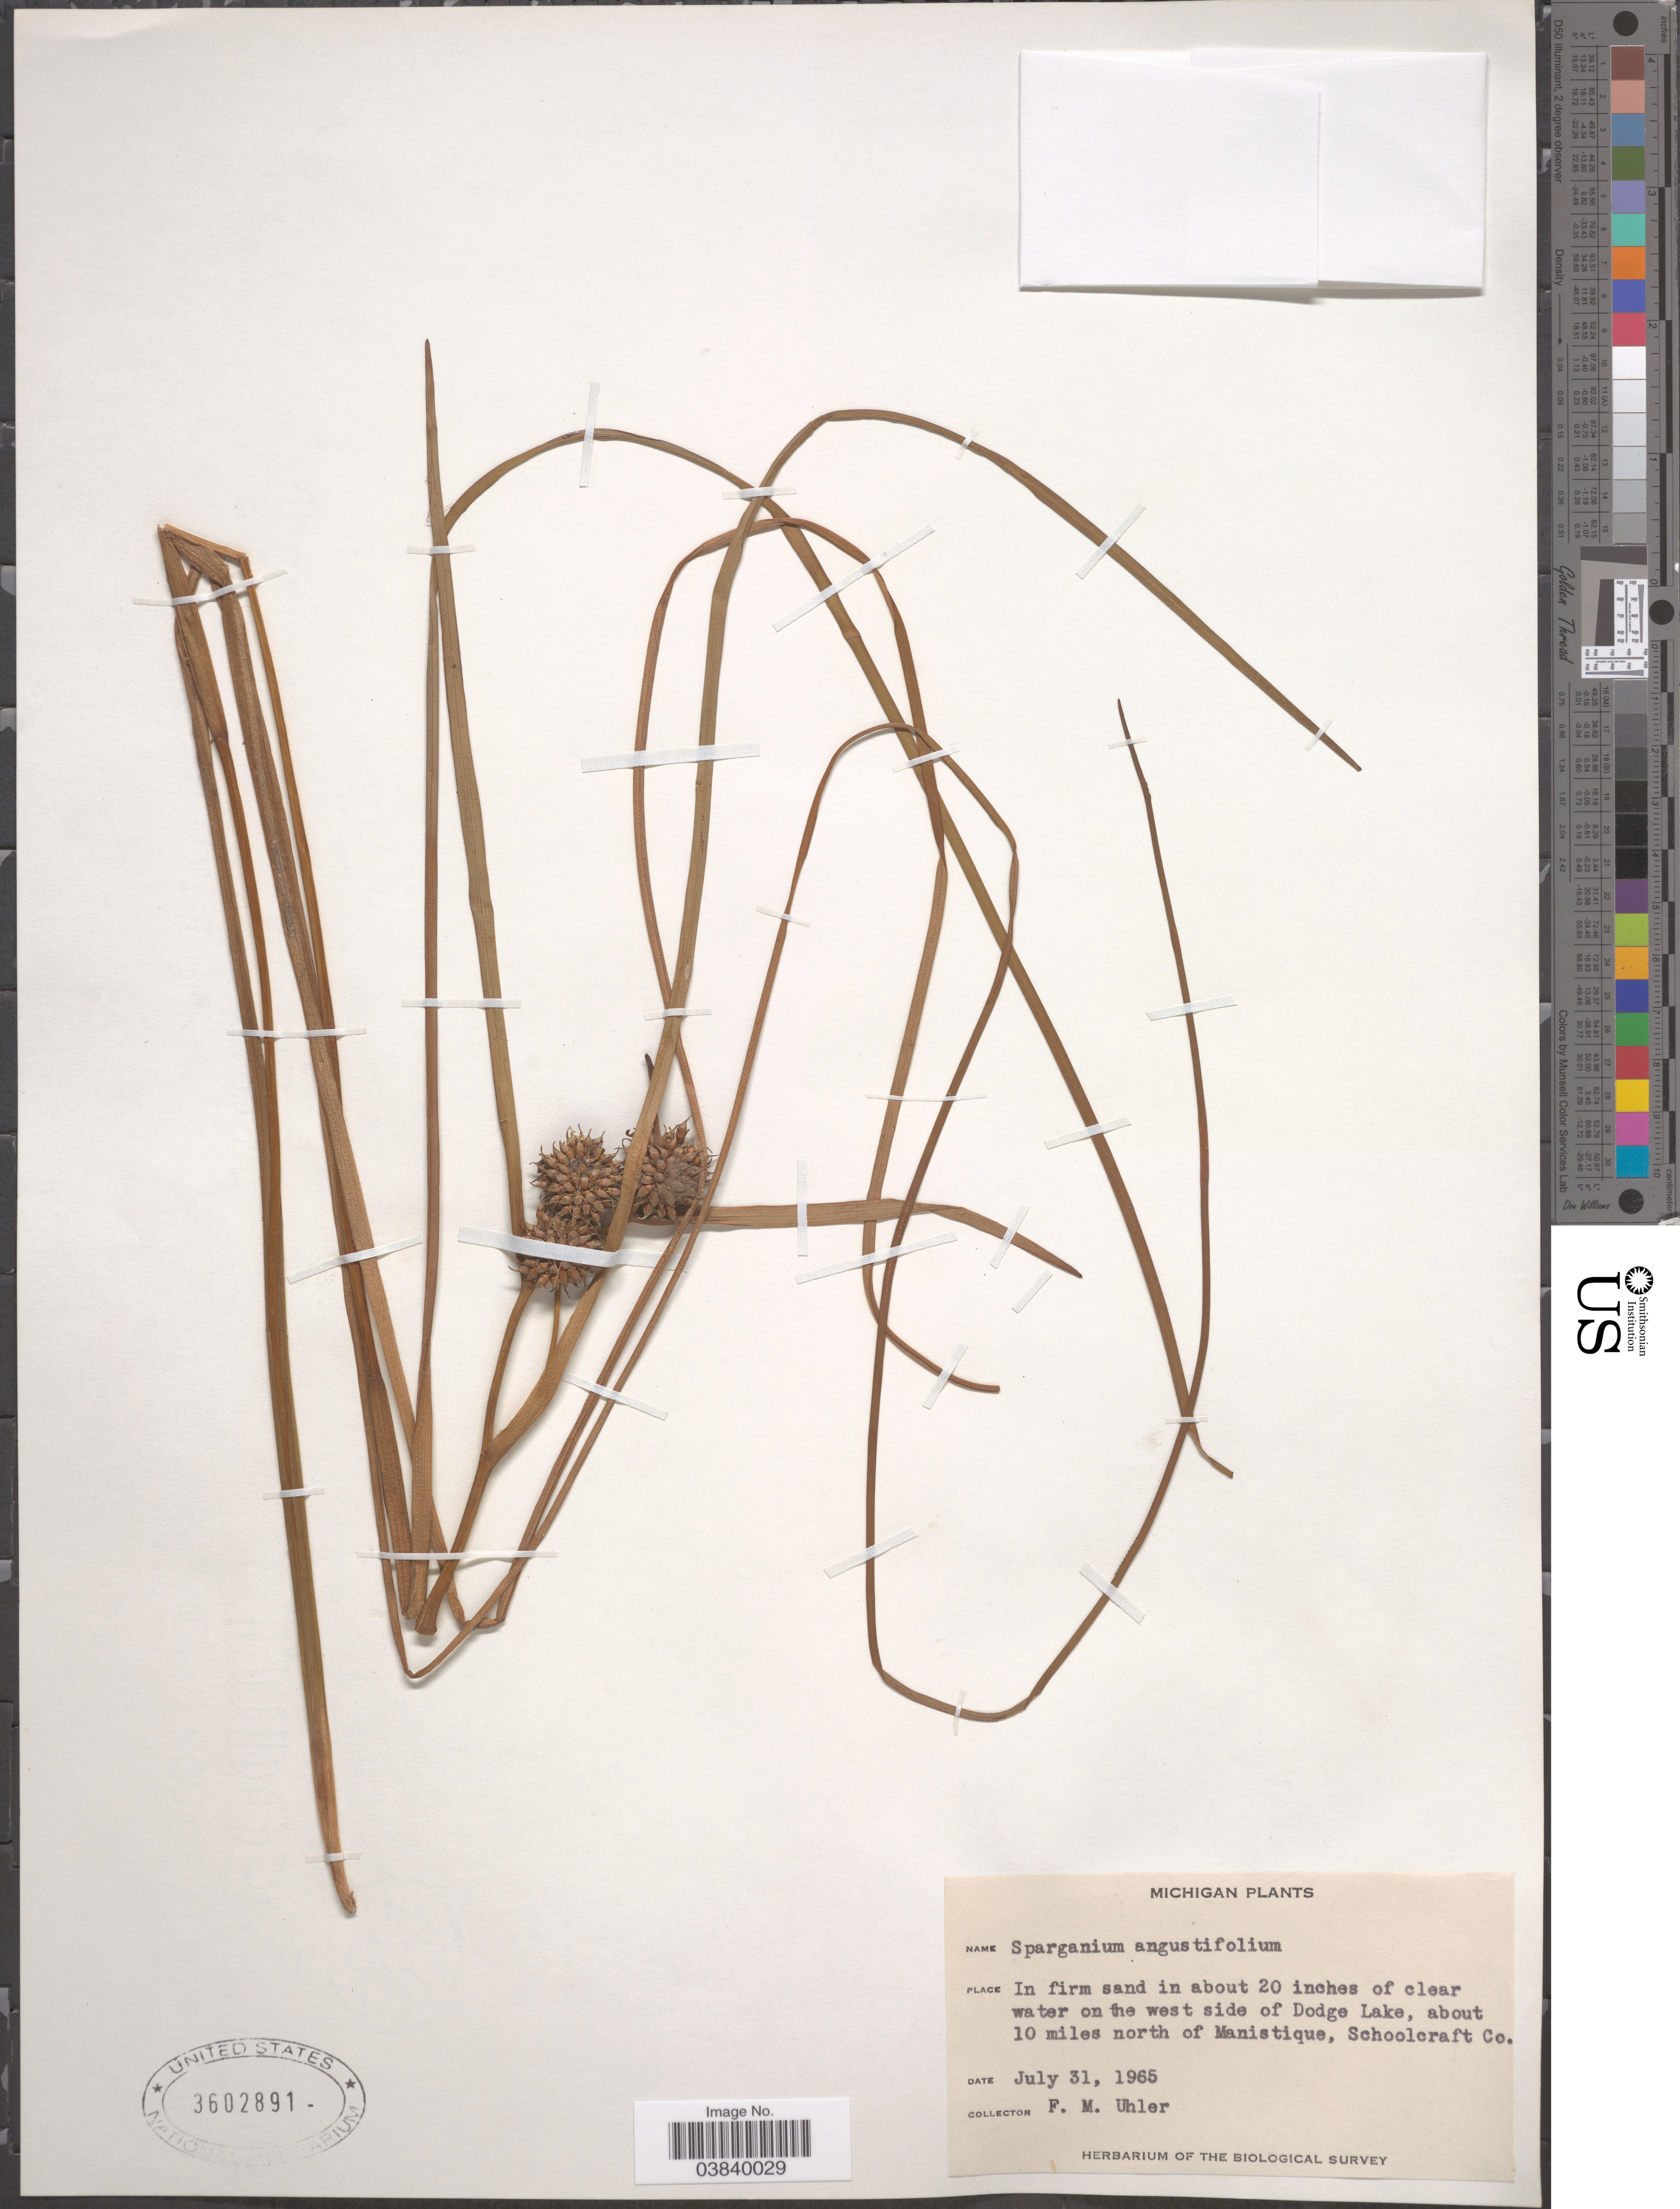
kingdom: Plantae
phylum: Tracheophyta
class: Liliopsida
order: Poales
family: Typhaceae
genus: Sparganium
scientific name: Sparganium angustifolium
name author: Michx.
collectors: F. M. Uhler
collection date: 1965-07-31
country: United States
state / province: Michigan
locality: On the west side of Dodge Lake, about 10 miles north of Manistique, Schoolcraft Co.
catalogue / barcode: US 3602891